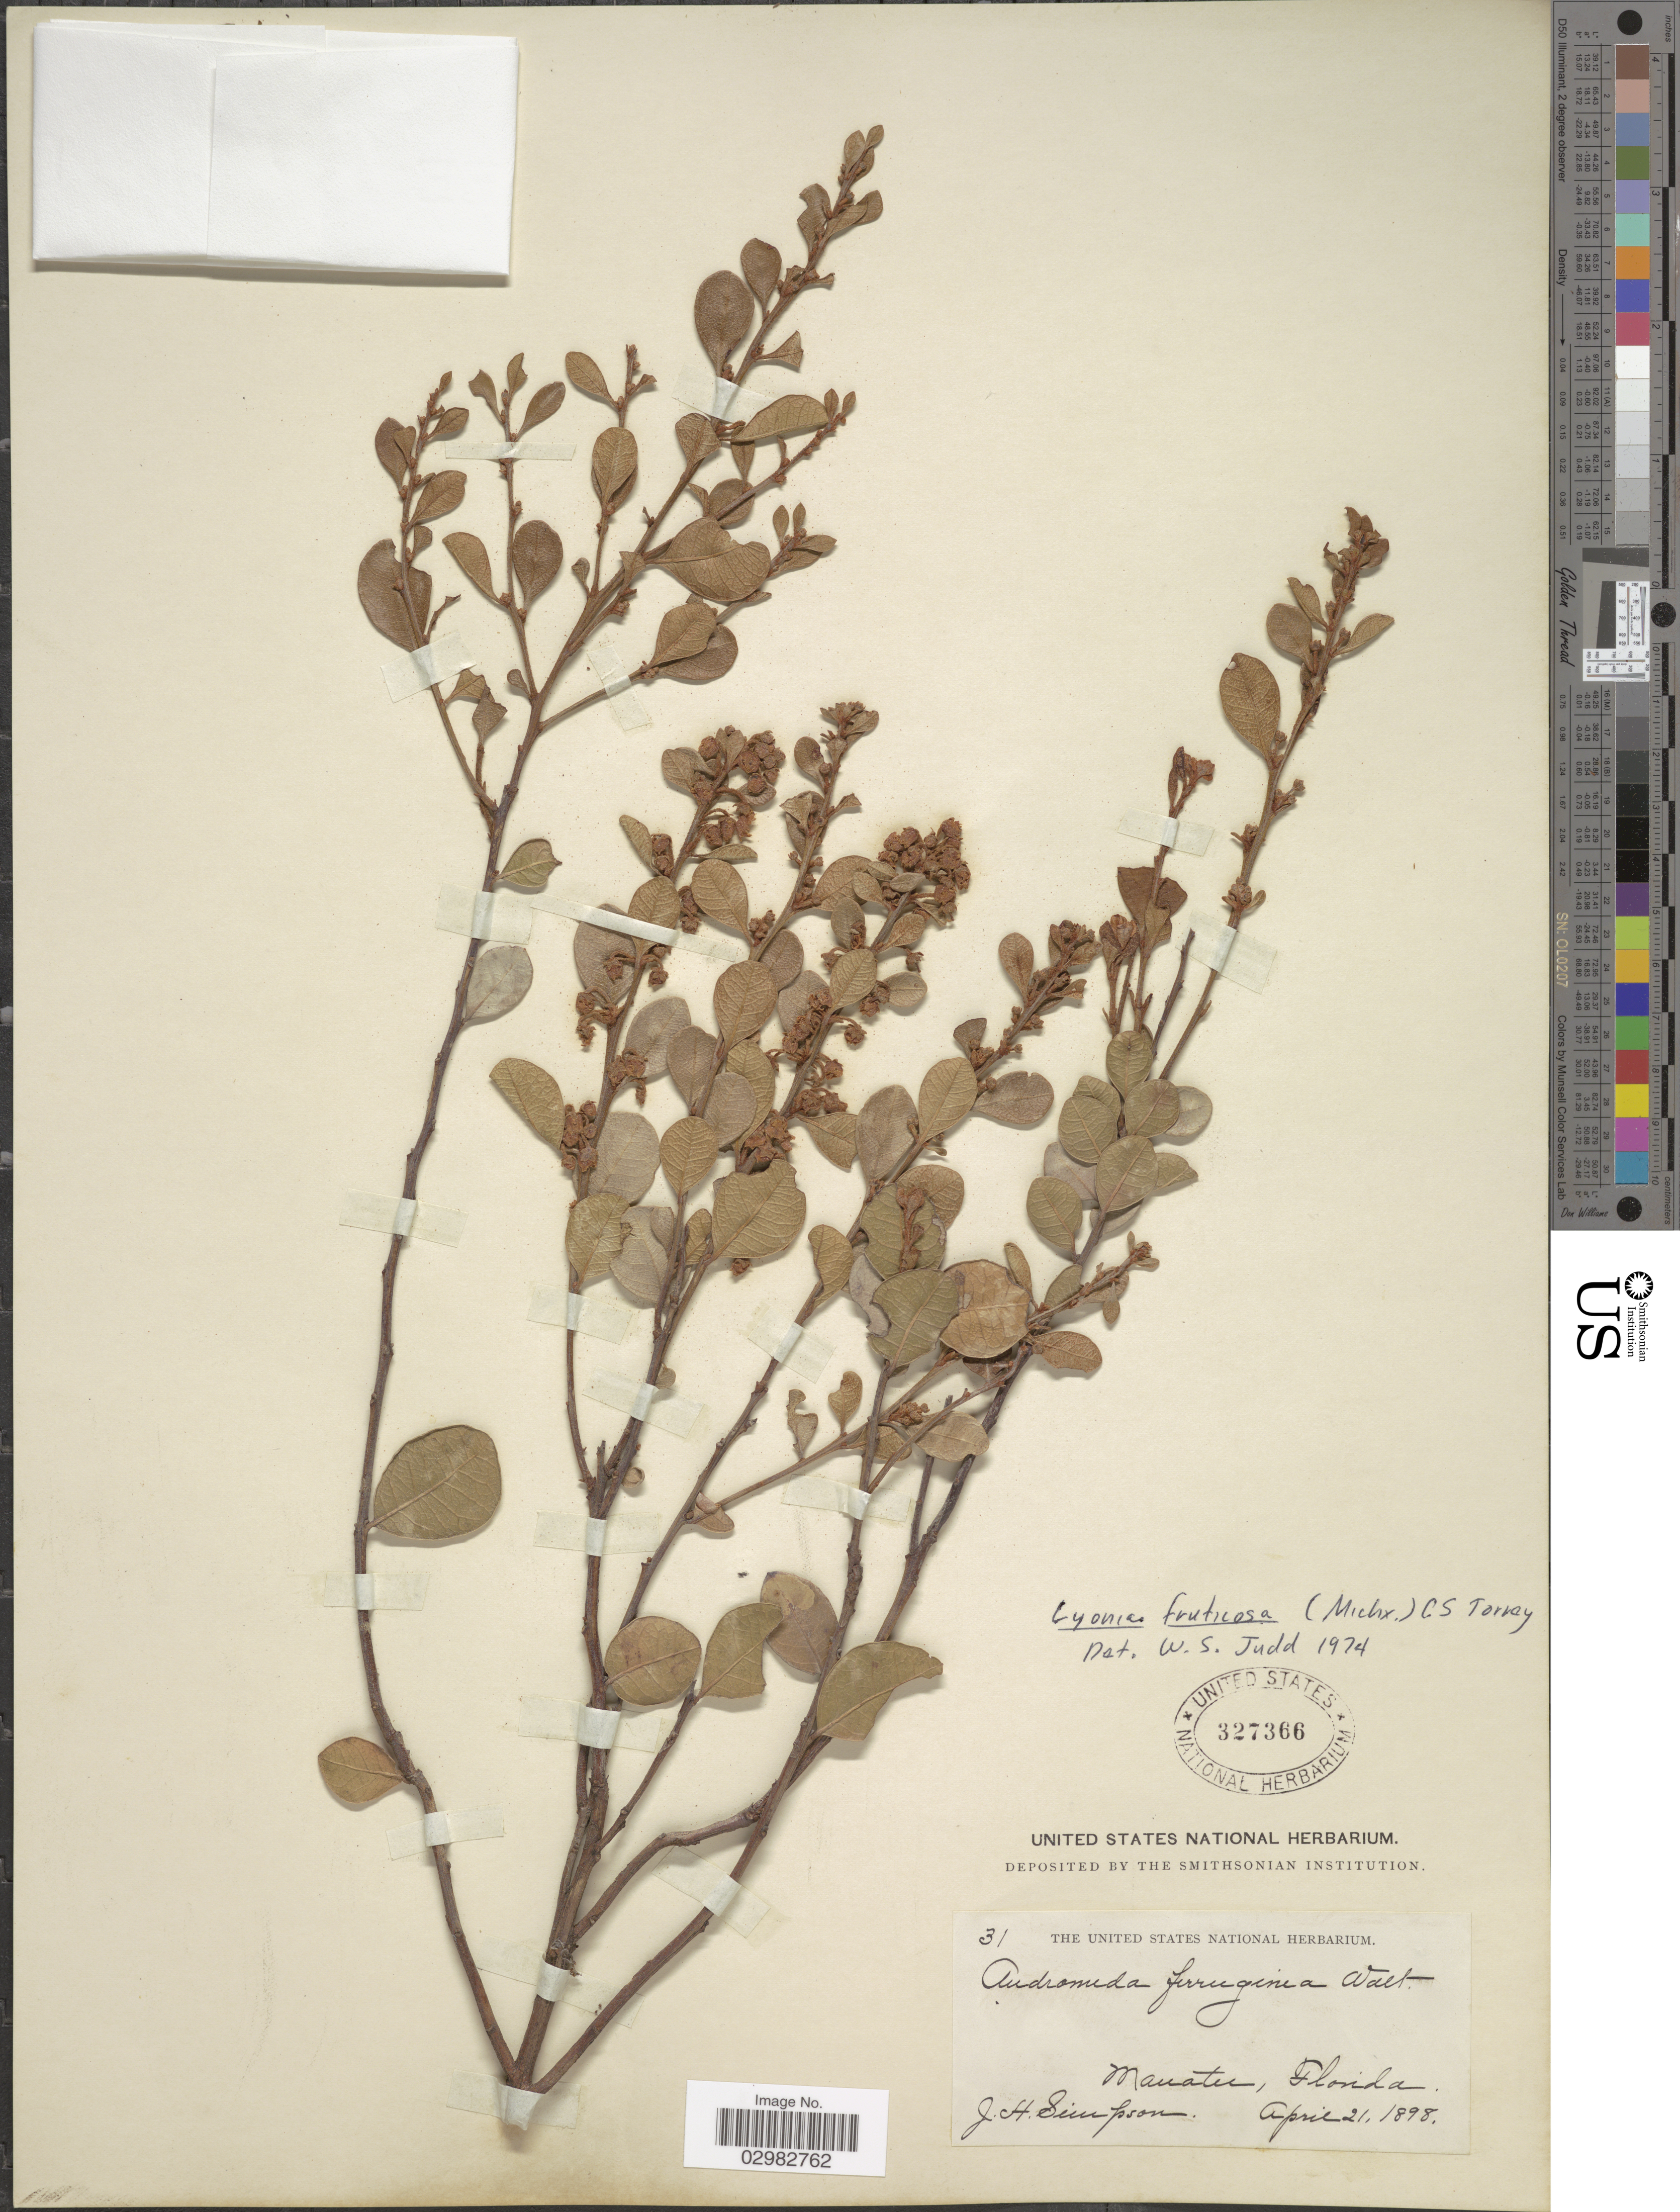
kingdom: Plantae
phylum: Tracheophyta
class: Magnoliopsida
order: Ericales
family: Ericaceae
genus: Lyonia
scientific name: Lyonia fruticosa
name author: (Michx.) G.S. Torr.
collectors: J. H. Simpson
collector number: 31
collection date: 1898-04-21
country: United States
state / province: Florida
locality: Manatee.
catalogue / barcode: US 327366